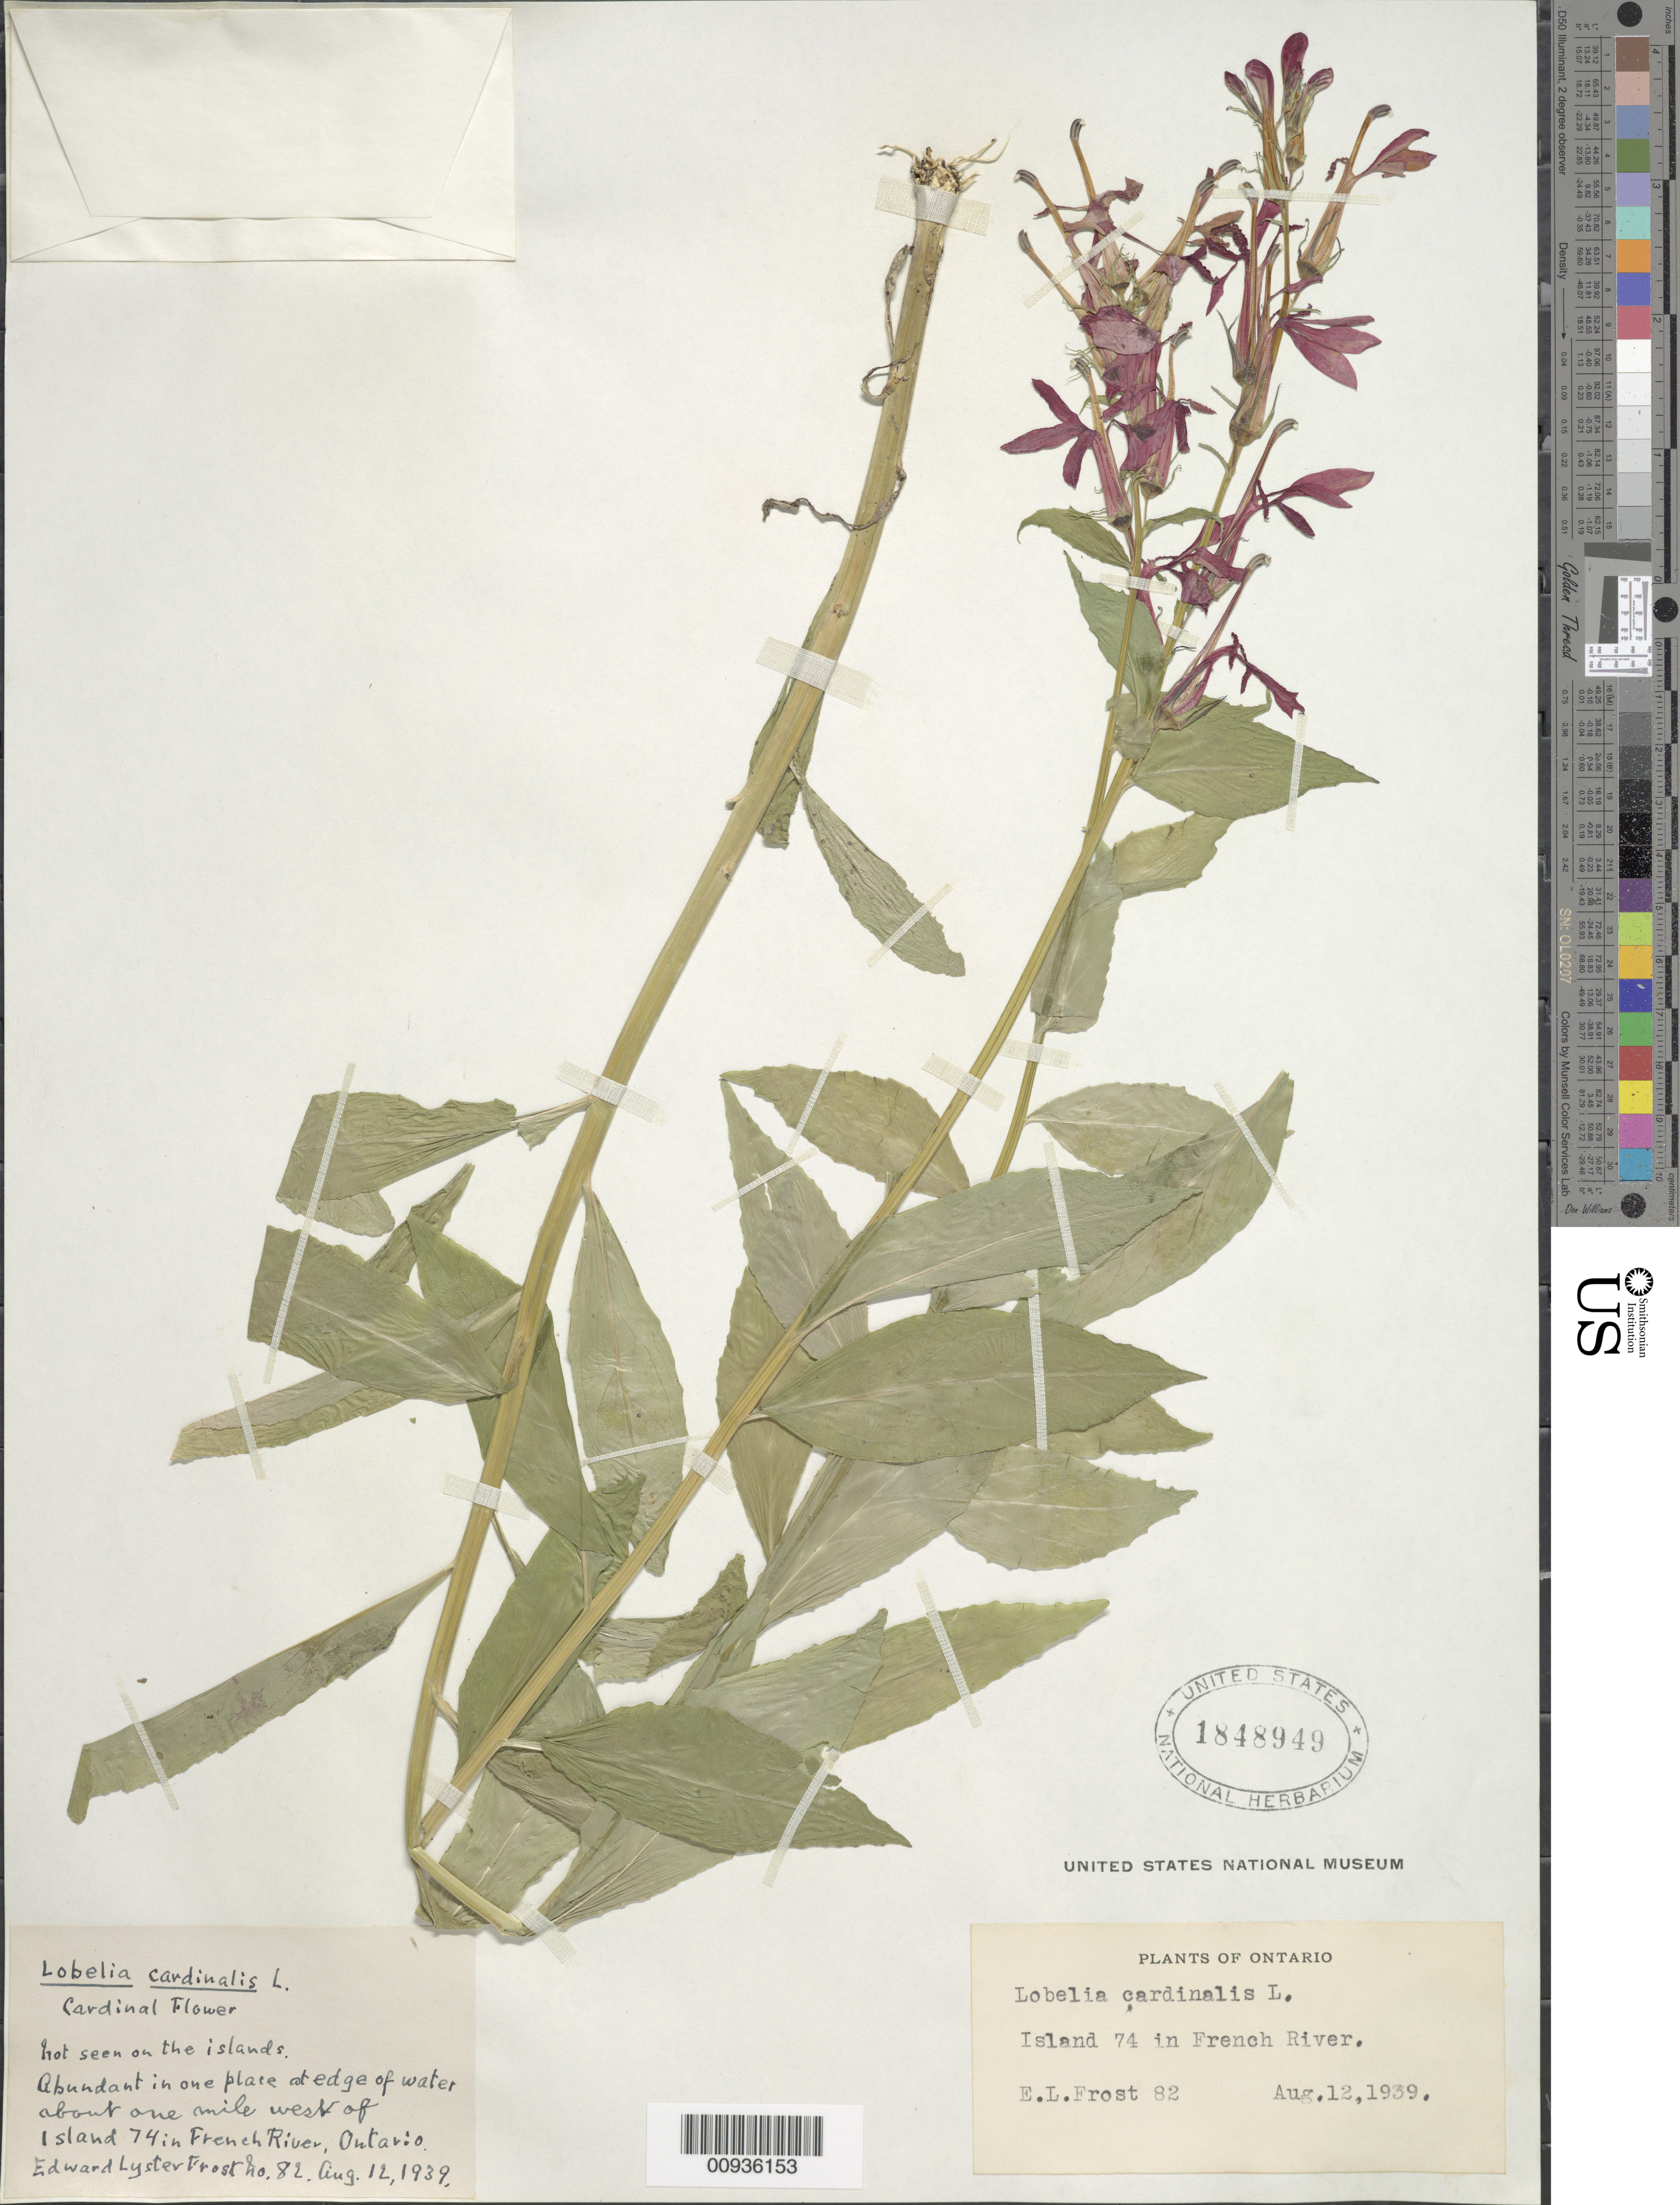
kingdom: Plantae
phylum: Tracheophyta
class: Magnoliopsida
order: Asterales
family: Campanulaceae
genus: Lobelia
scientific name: Lobelia cardinalis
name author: L.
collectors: E. Frost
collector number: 82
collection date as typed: Aug. 12, 1939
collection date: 1939-08-12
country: Canada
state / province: Ontario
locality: About one mile west of Island 74 in french River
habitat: in one place at edge of water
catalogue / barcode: US 1848949